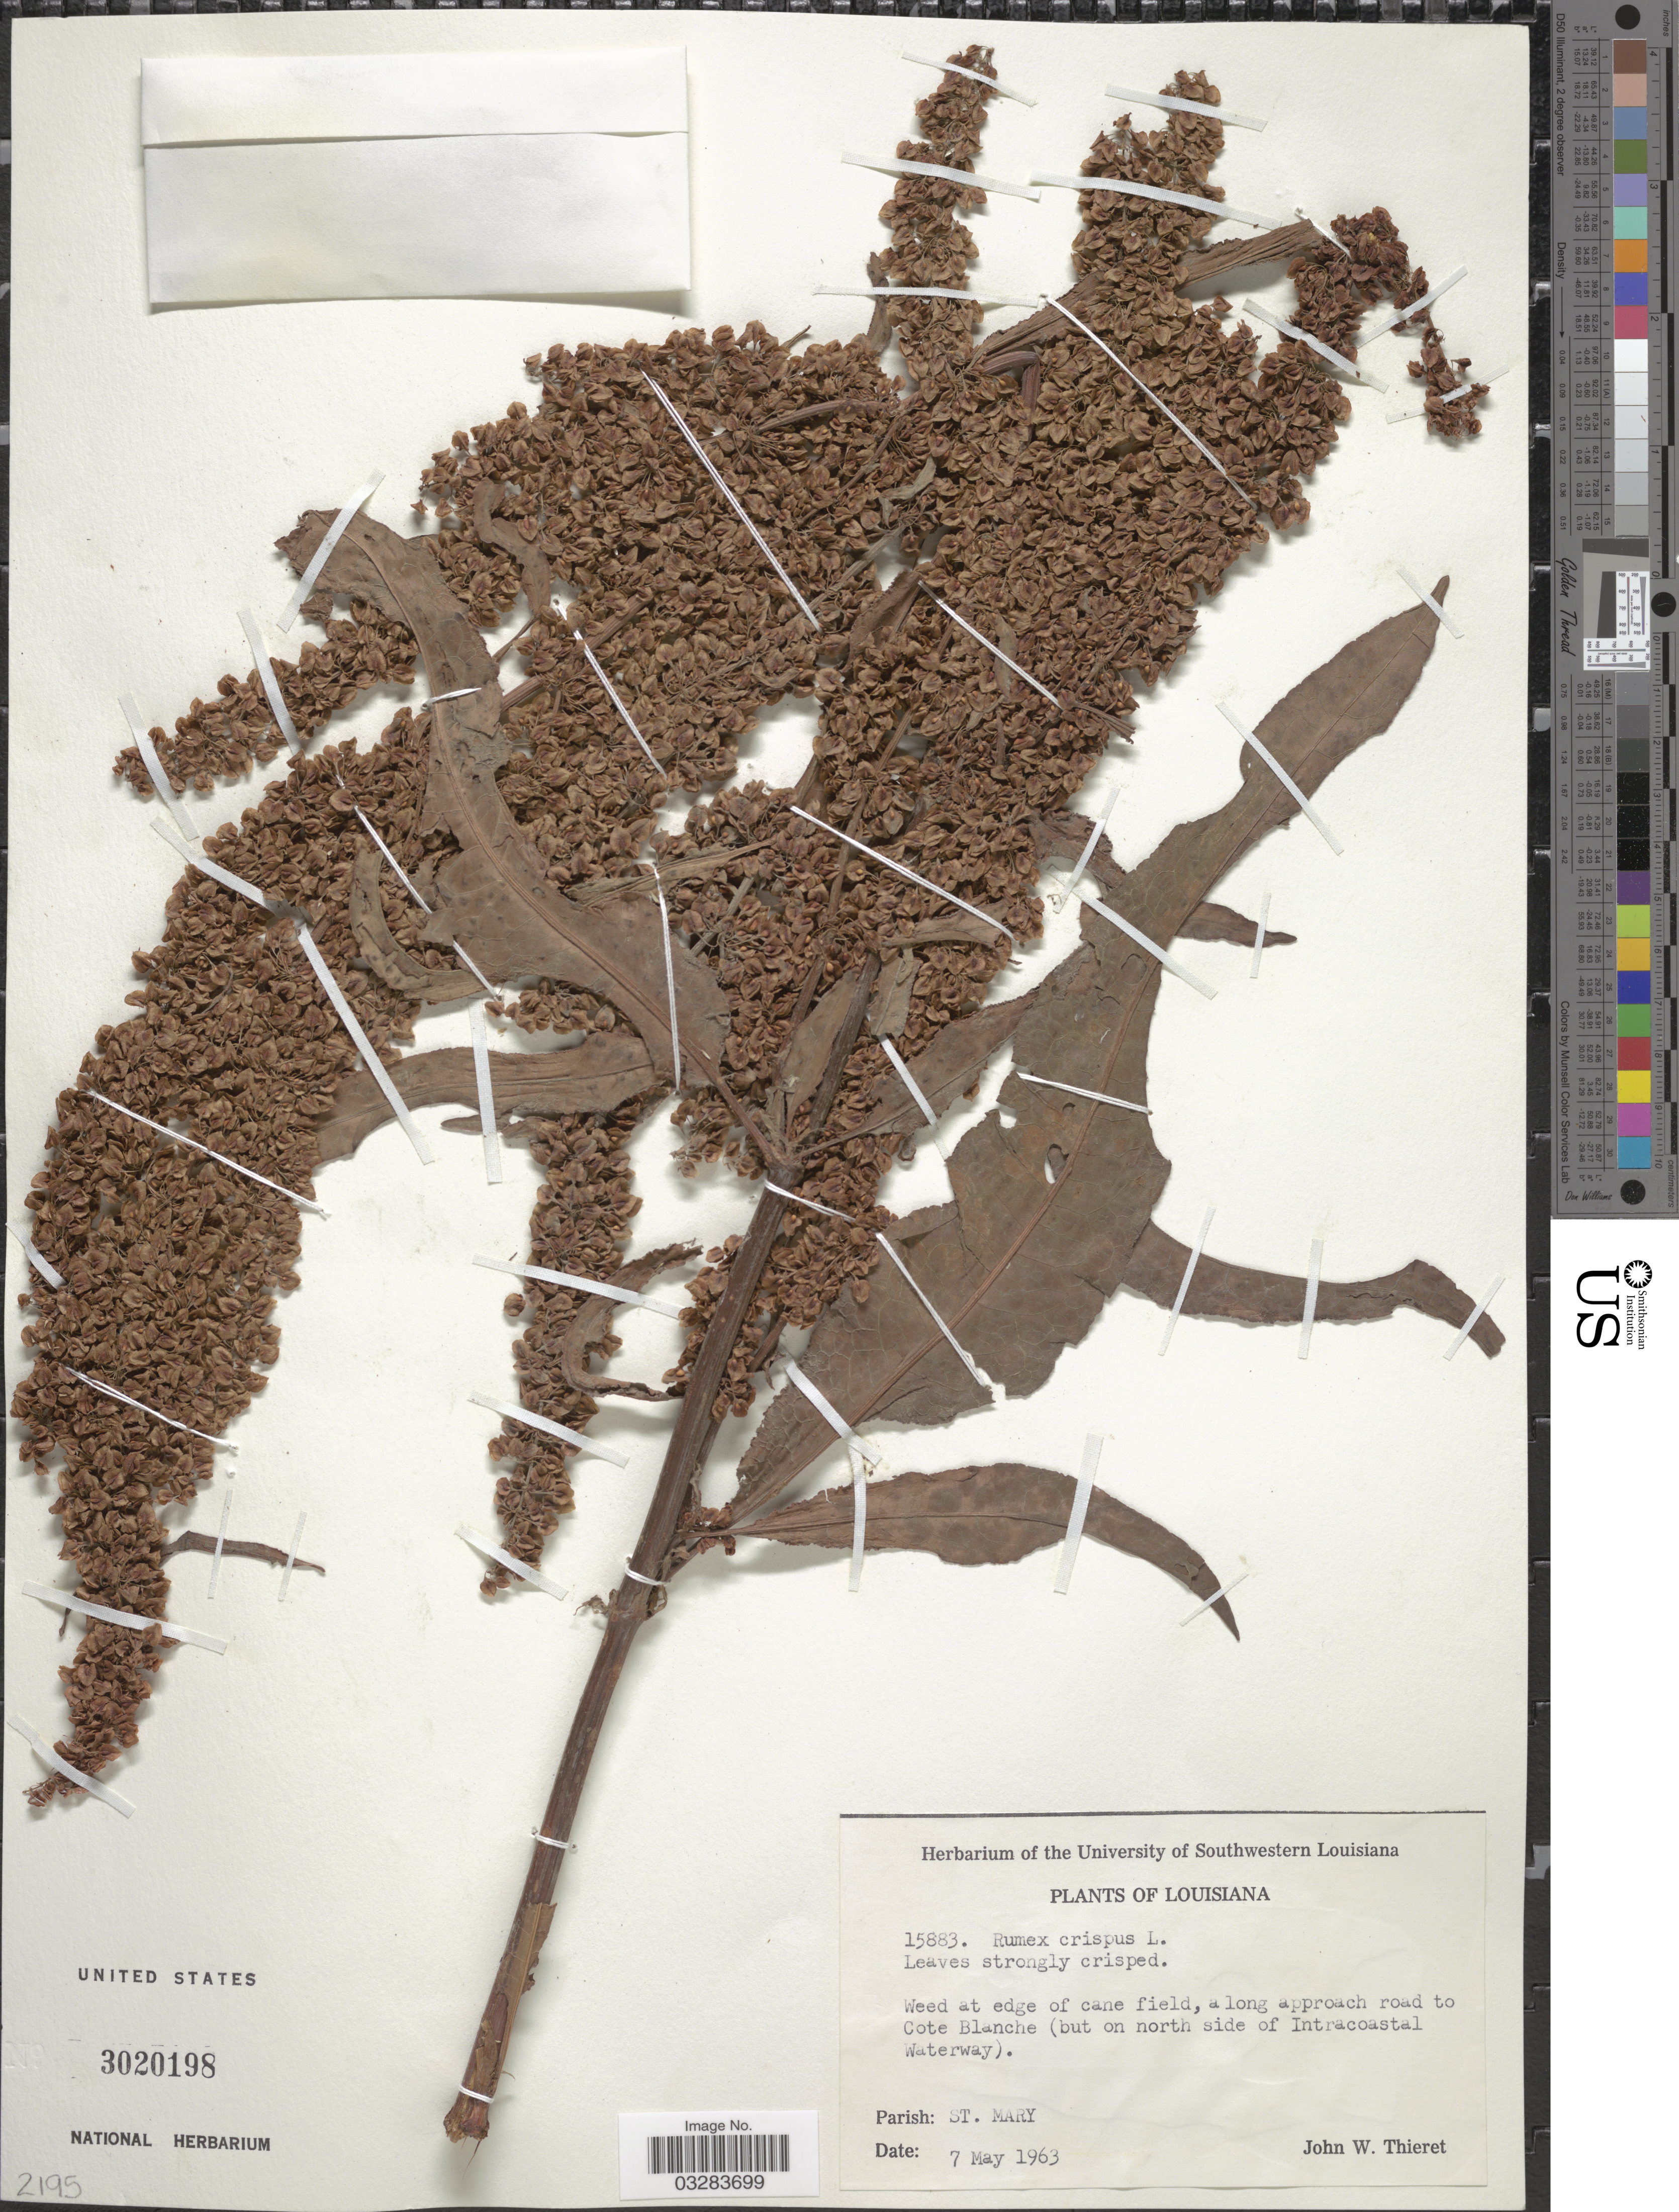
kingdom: Plantae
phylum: Tracheophyta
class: Magnoliopsida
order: Caryophyllales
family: Polygonaceae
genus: Rumex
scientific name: Rumex crispus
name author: L.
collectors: J. W. Thieret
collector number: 15883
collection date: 1963-05-07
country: United States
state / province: Louisiana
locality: Along approach road to Cote Blanche (but on north side of Intracoastal Waterway), Parish: St. Mary.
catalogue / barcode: US 3020198